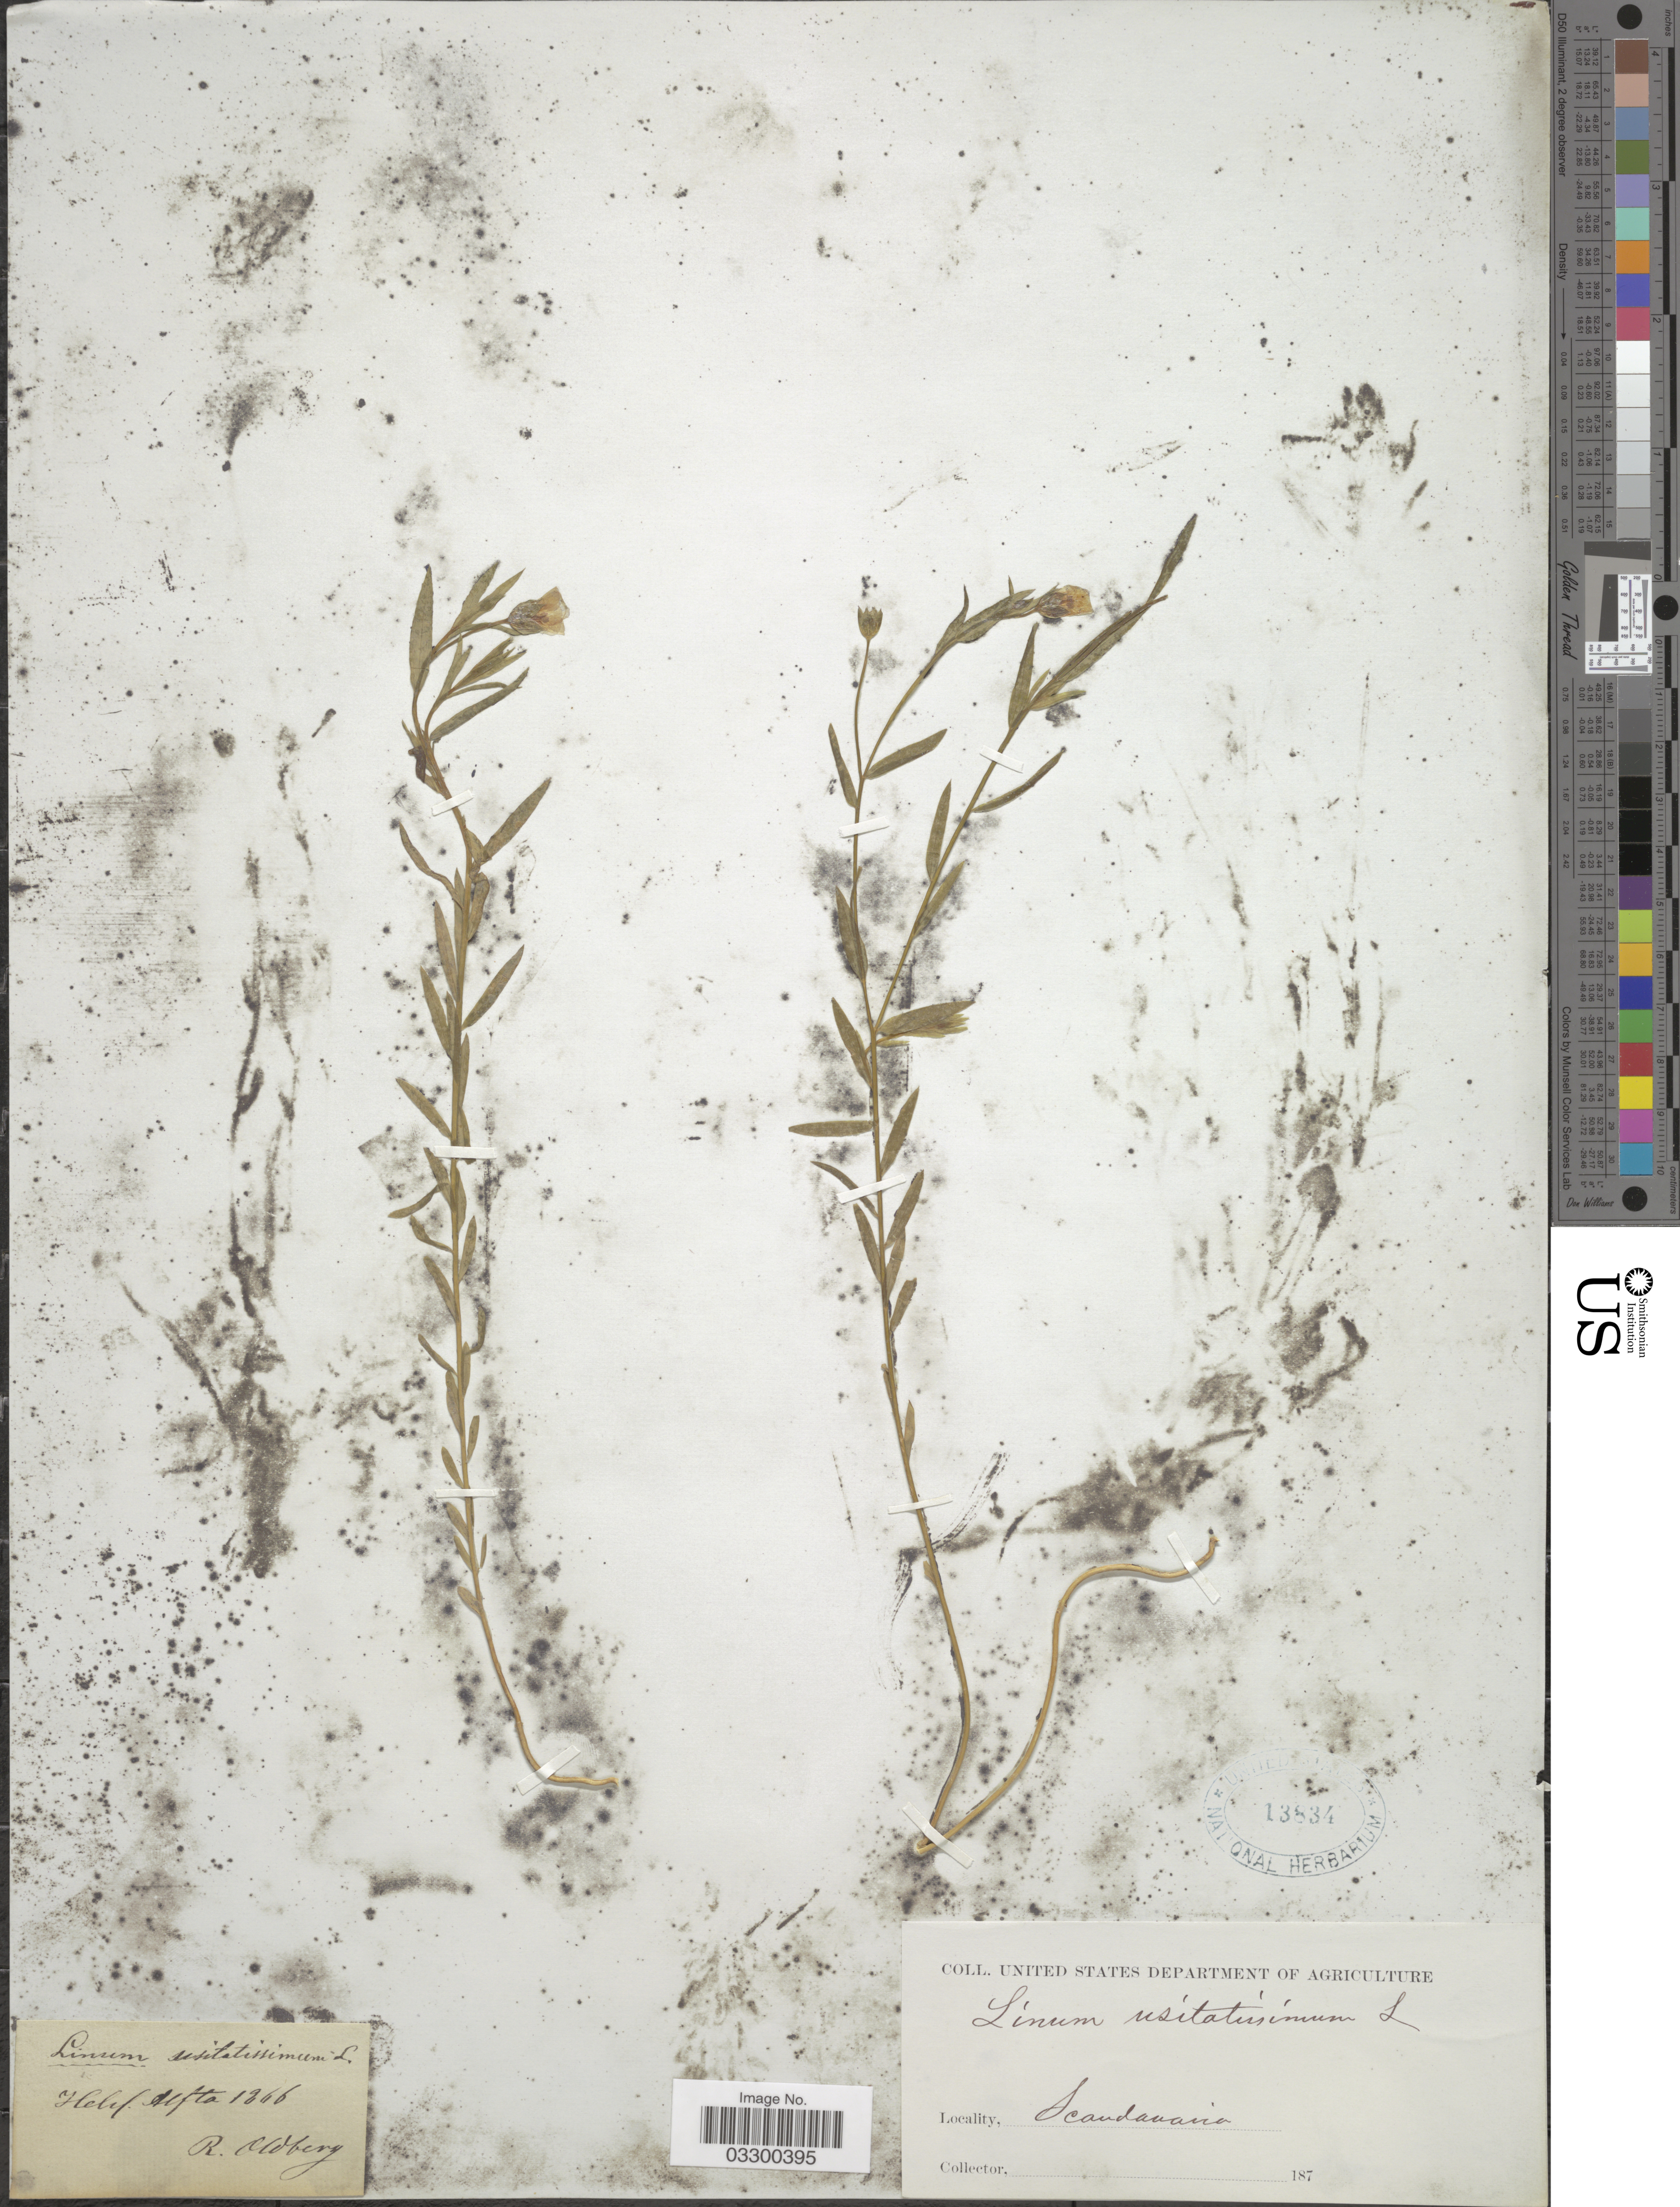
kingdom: Plantae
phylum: Tracheophyta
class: Magnoliopsida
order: Malpighiales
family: Linaceae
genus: Linum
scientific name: Linum usitatissimum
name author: L.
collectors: R. Oldberg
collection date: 1866-09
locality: Helif [unsure placement]. Scandanavia.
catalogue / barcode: US 13834